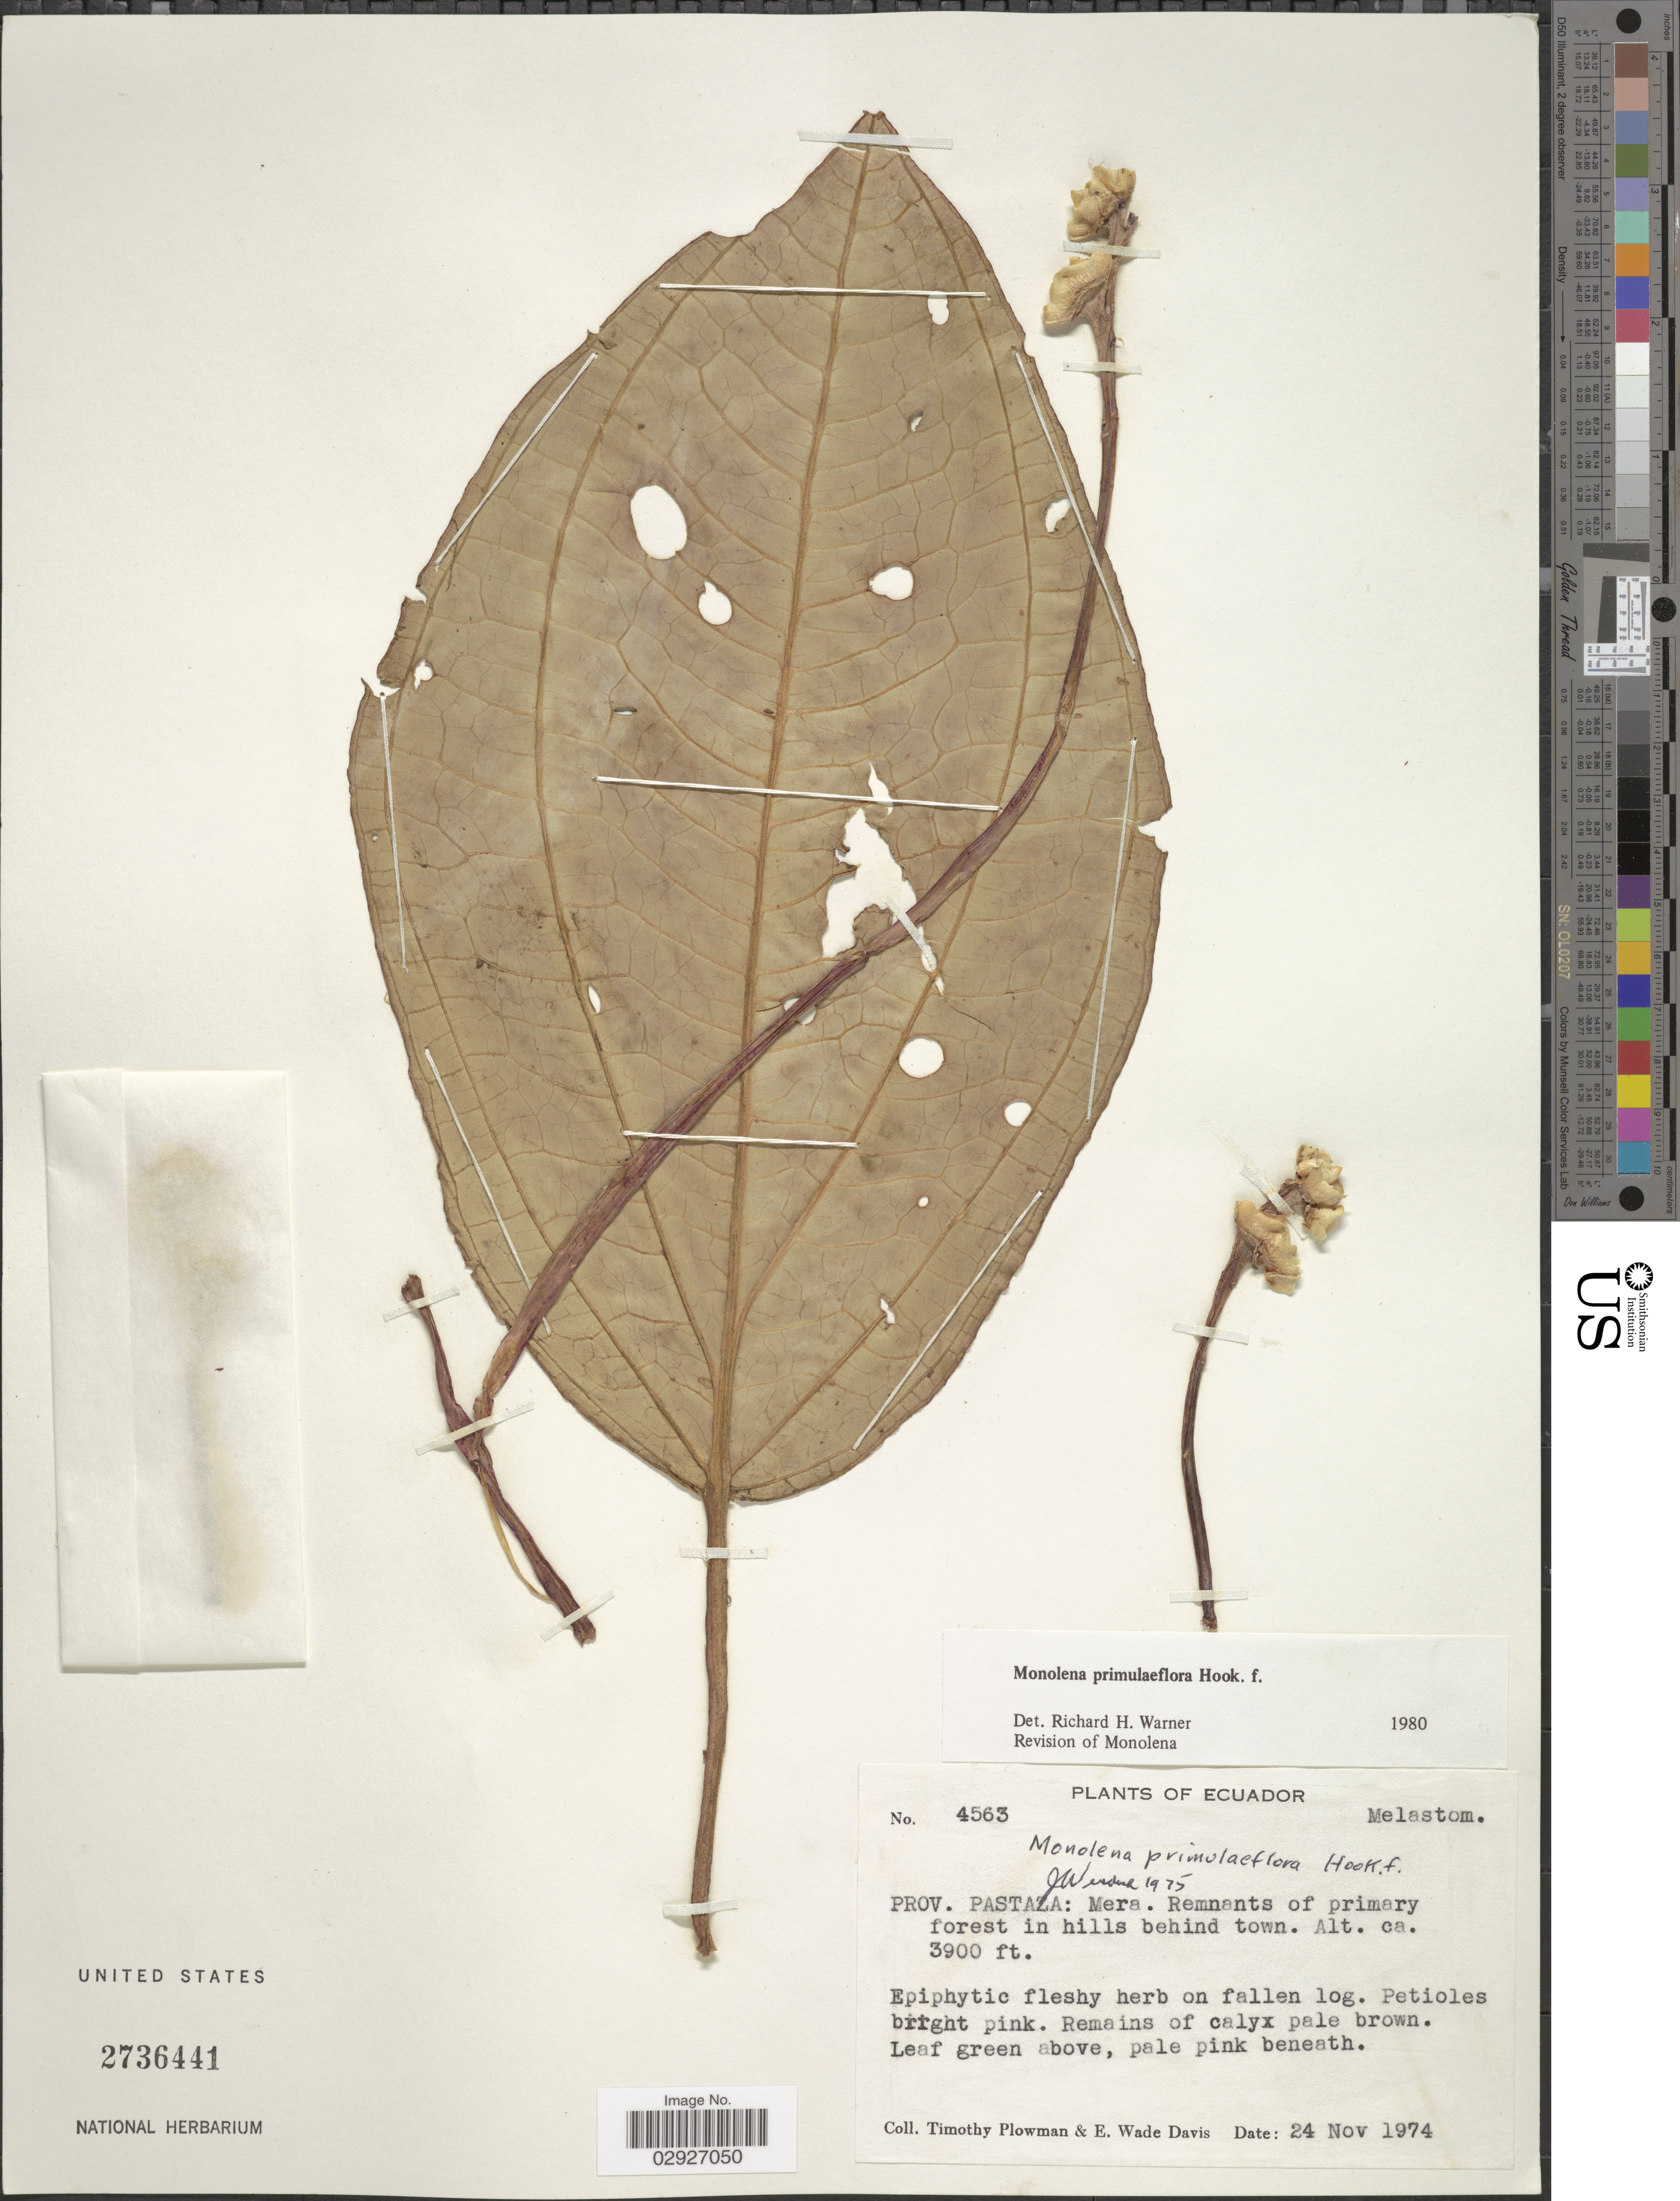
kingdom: Plantae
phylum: Tracheophyta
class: Magnoliopsida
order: Myrtales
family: Melastomataceae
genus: Monolena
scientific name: Monolena primuliflora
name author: Hook. f.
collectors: T. Plowman & E. W. Davis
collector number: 4563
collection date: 1974-11-24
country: Ecuador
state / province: Pastaza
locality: Prov. Pastaza: Mera. Remnants of primary forest in hills behind town.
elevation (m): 1189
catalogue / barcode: US 2736441